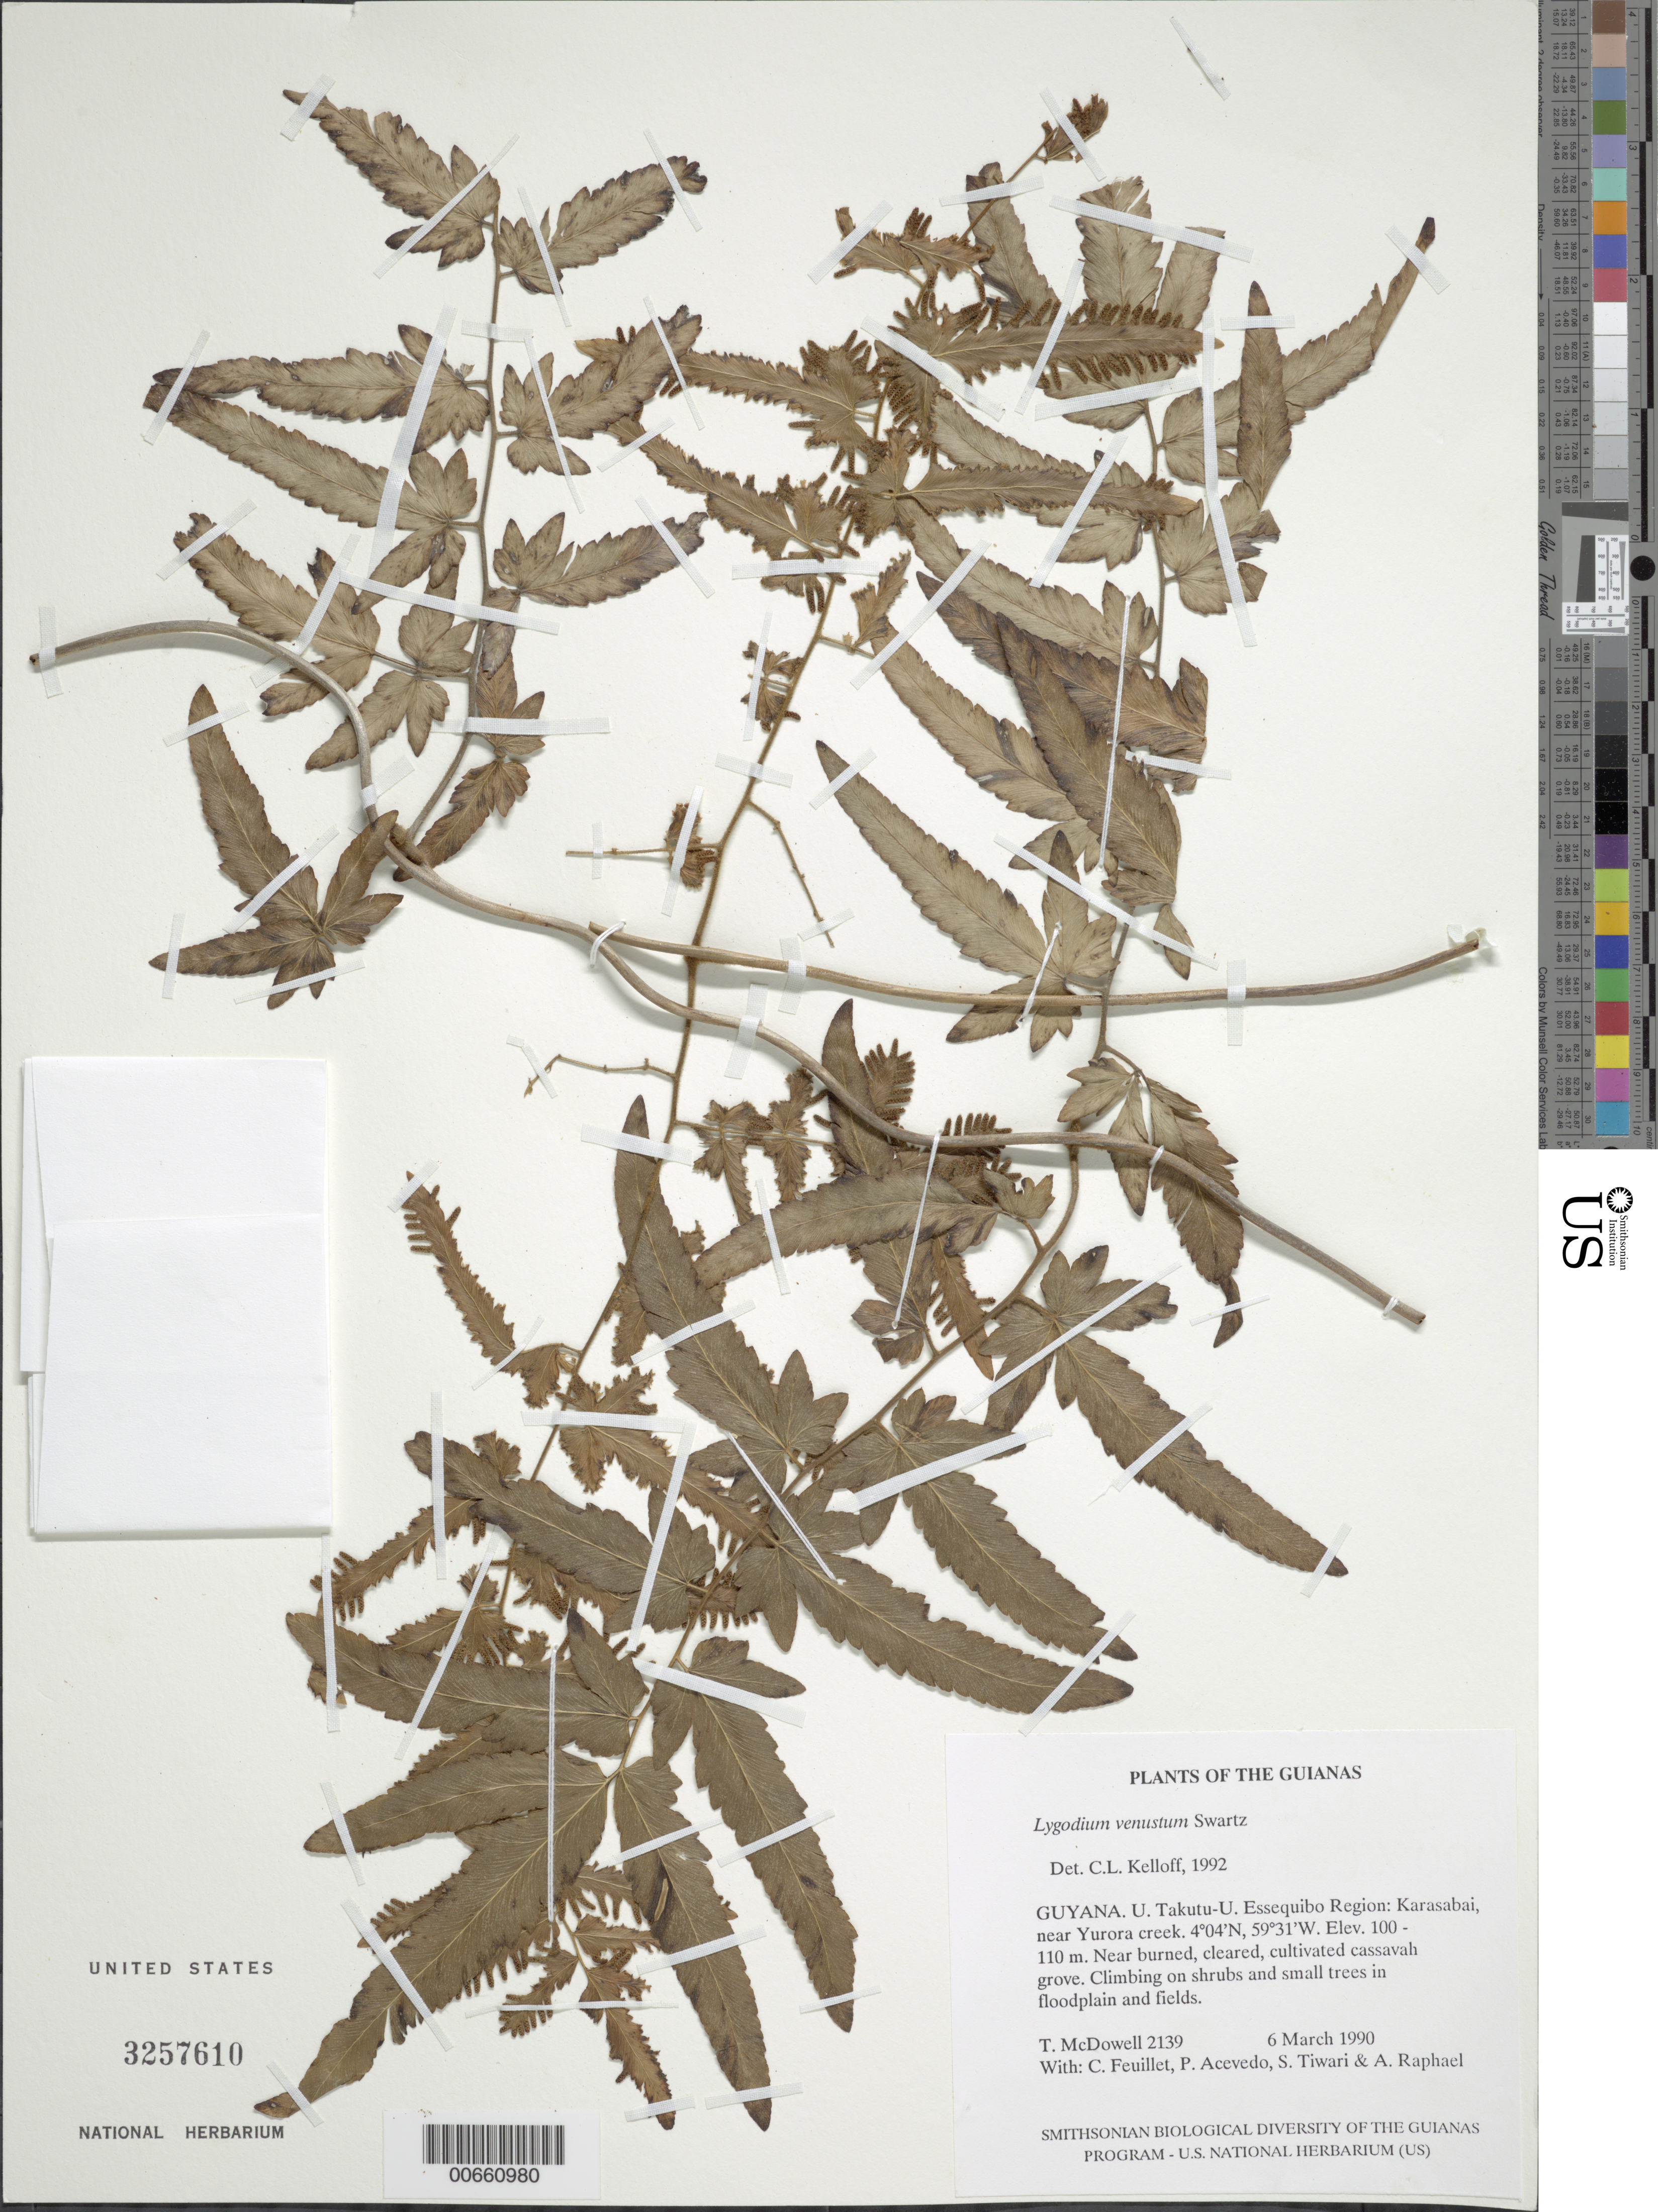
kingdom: Plantae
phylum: Tracheophyta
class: Polypodiopsida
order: Schizaeales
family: Lygodiaceae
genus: Lygodium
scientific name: Lygodium venustum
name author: Sw.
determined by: Kelloff, Carol L., (US), Smithsonian Institution - National Museum of Natural History (UNITED STATES)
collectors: T. McDowell, C. Feuillet, P. Acevedo-Rodr., S. Tiwari & A. Raphael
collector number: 2139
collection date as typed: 6 March 1990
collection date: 1990-03-06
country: Guyana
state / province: U. Takutu-U. Essequibo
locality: Karasabai, near Yurora creek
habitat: Near burned, cleared, cultivated cassava grove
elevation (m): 100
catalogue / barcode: US 3257610